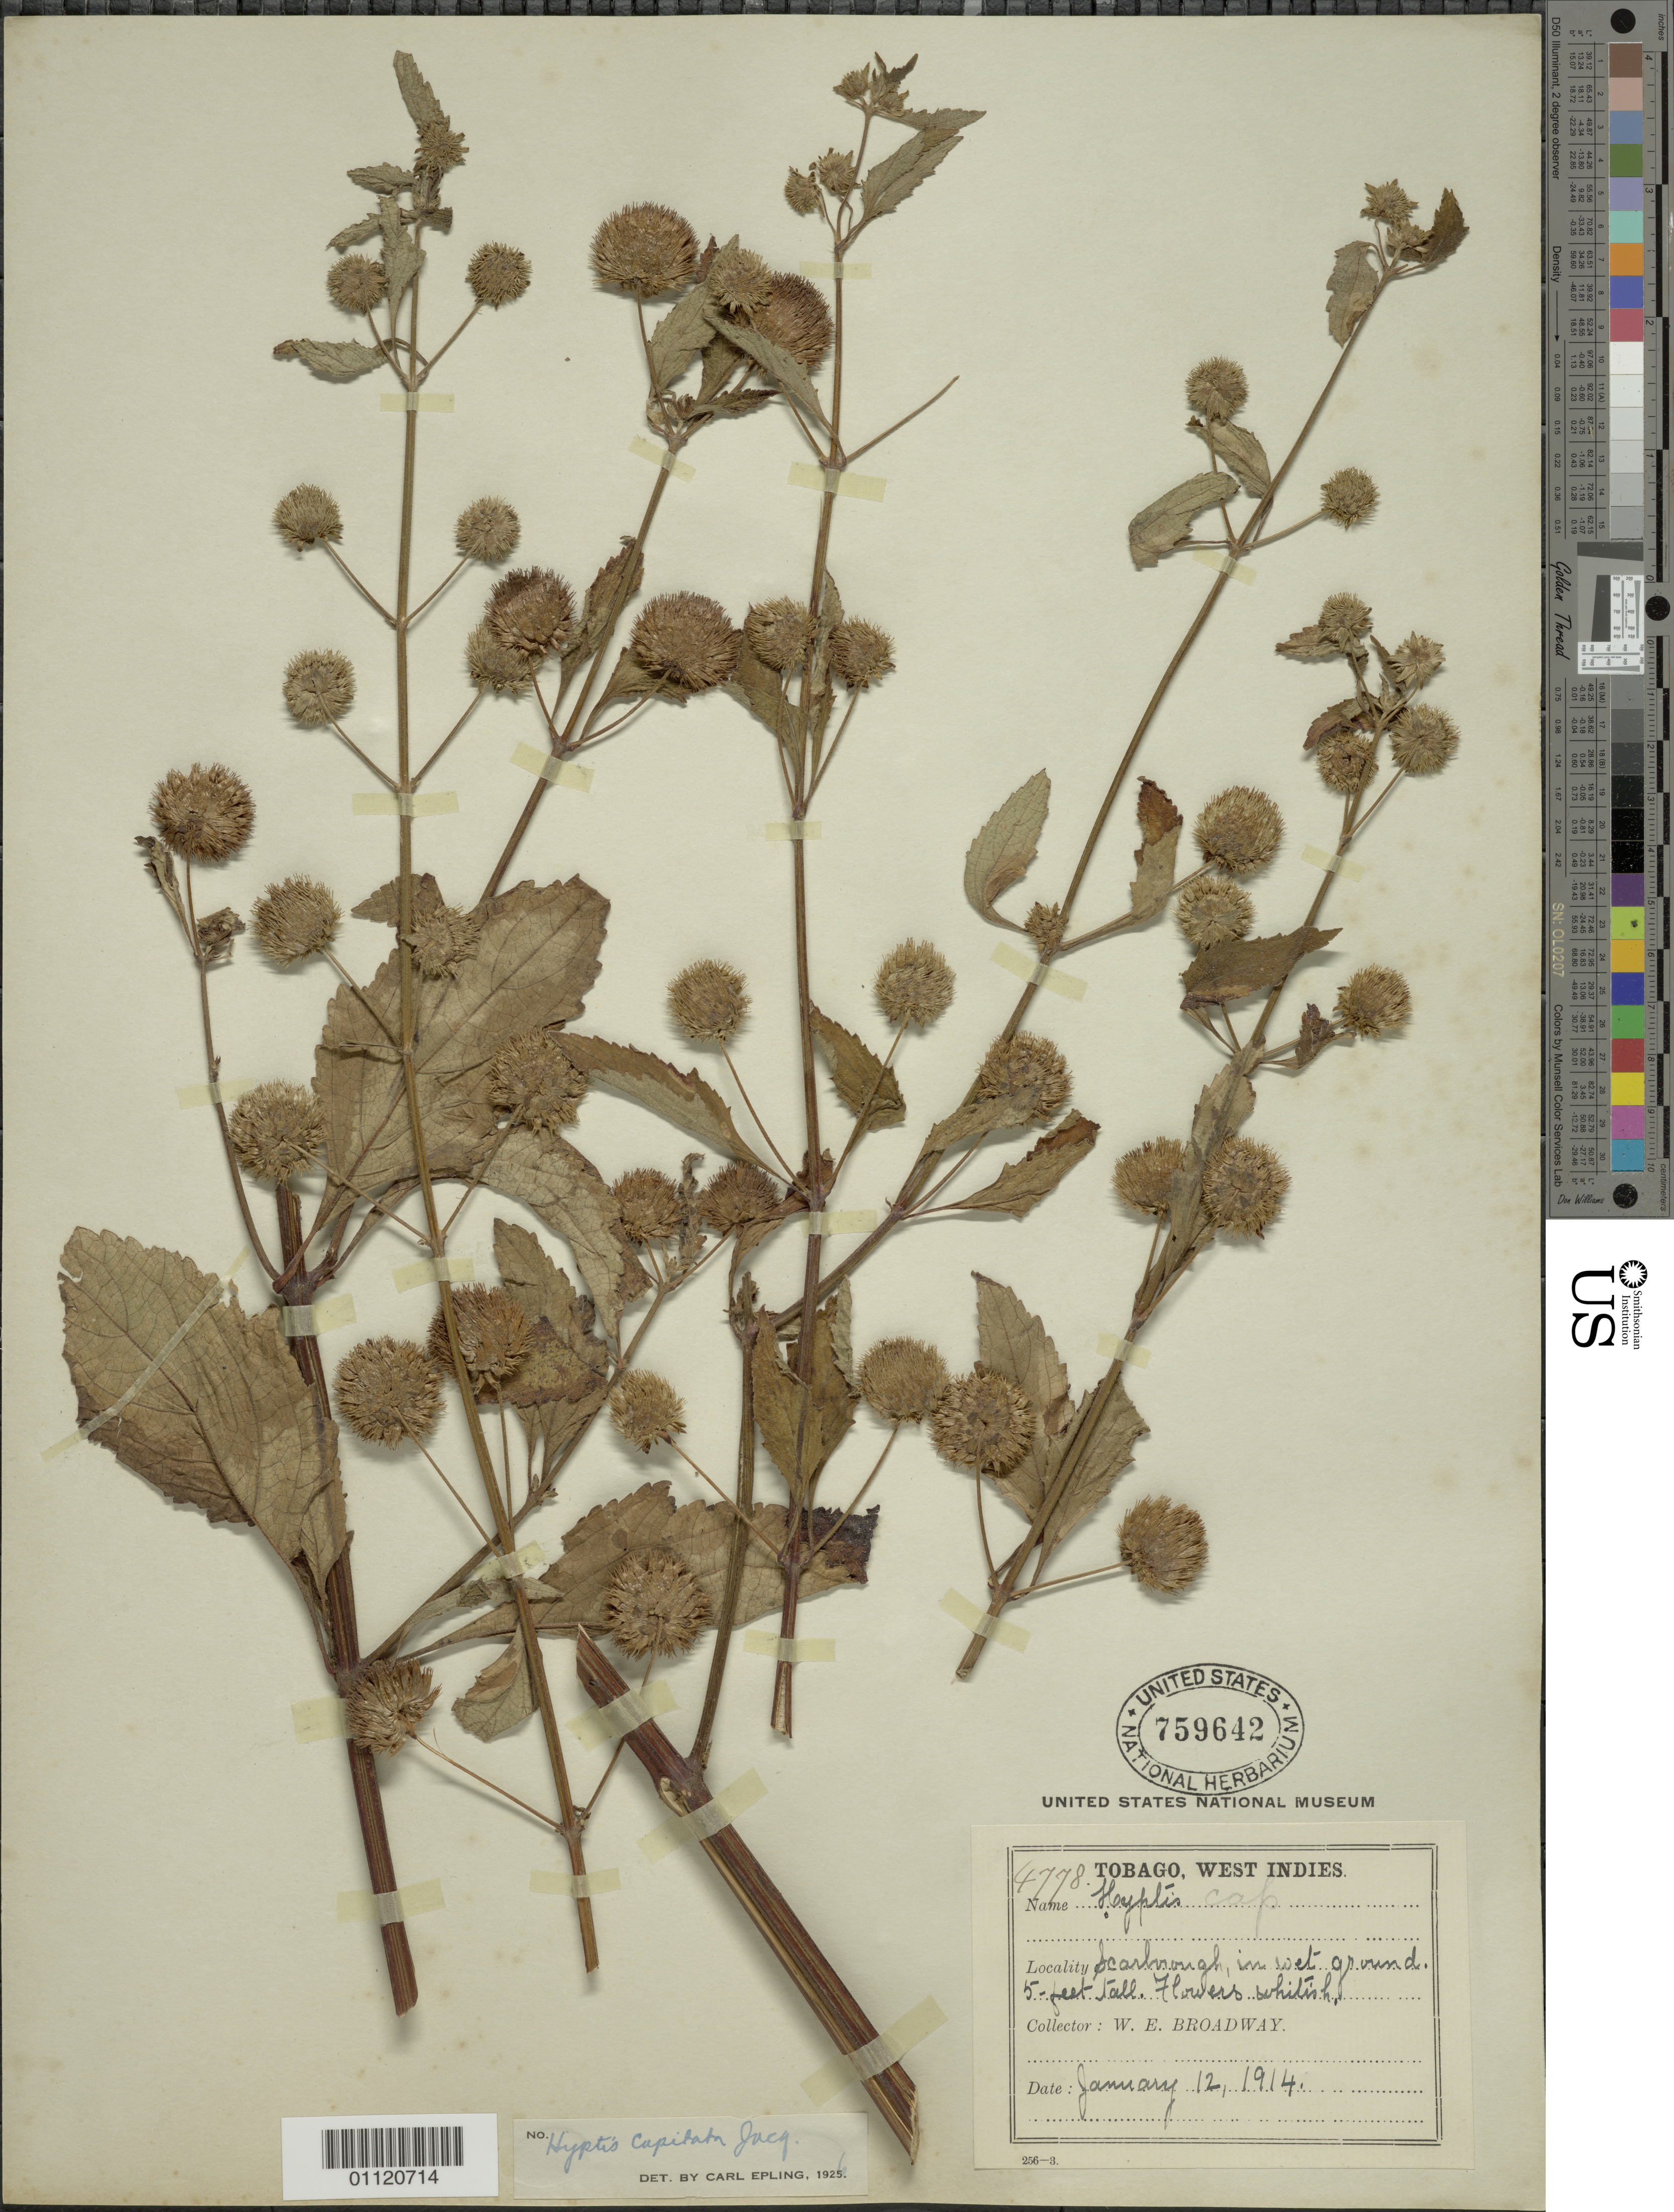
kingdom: Plantae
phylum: Tracheophyta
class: Magnoliopsida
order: Lamiales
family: Lamiaceae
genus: Hyptis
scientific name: Hyptis capitata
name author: Jacq.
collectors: W. E. Broadway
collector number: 4778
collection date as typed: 12 Jan 1914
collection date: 1914-01-12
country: Trinidad and Tobago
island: Tobago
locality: Scarborough, in wet ground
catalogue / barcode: US 759642